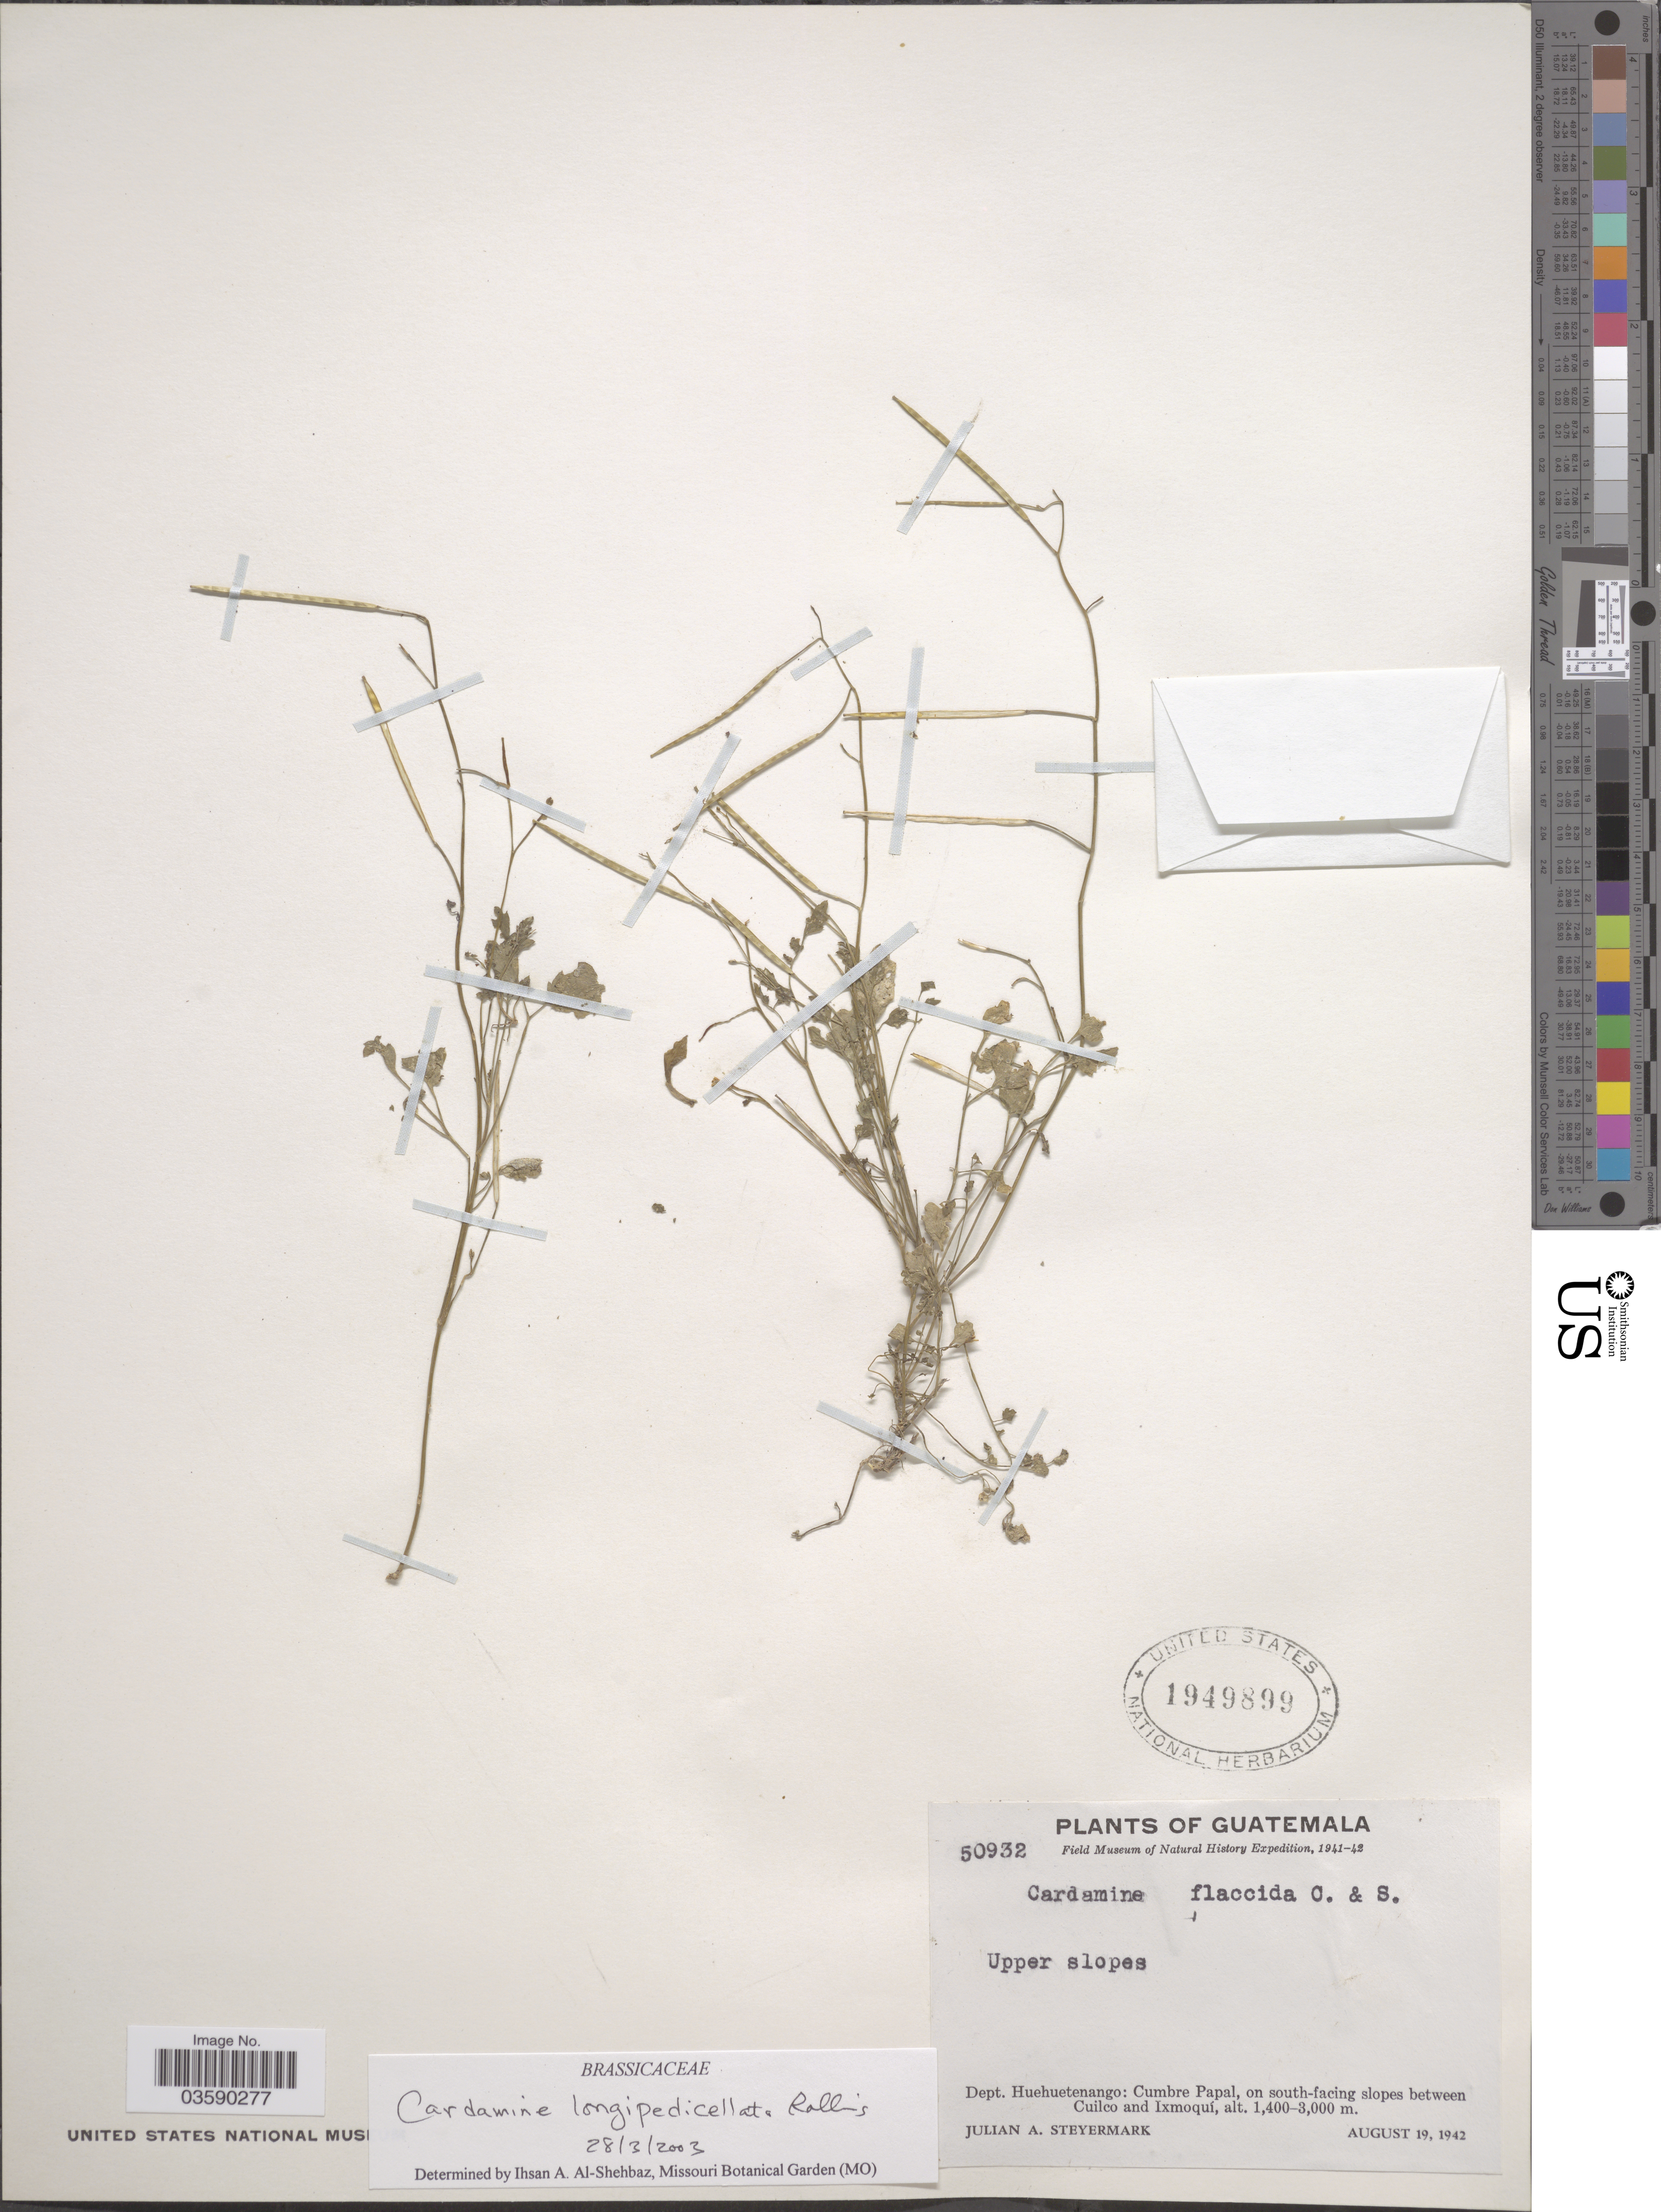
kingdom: Plantae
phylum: Tracheophyta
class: Magnoliopsida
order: Brassicales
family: Brassicaceae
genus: Cardamine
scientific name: Cardamine longipedicellata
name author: Rollins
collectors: J. Steyermark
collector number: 50932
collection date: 1942-08-19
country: Guatemala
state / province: Guatemala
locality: Upper slopes. Dept. Huehuetenango: Cumbre Papal, on south-facing slopes between Cuilco and Ixmoquí.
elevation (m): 1400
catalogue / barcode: US 1949899